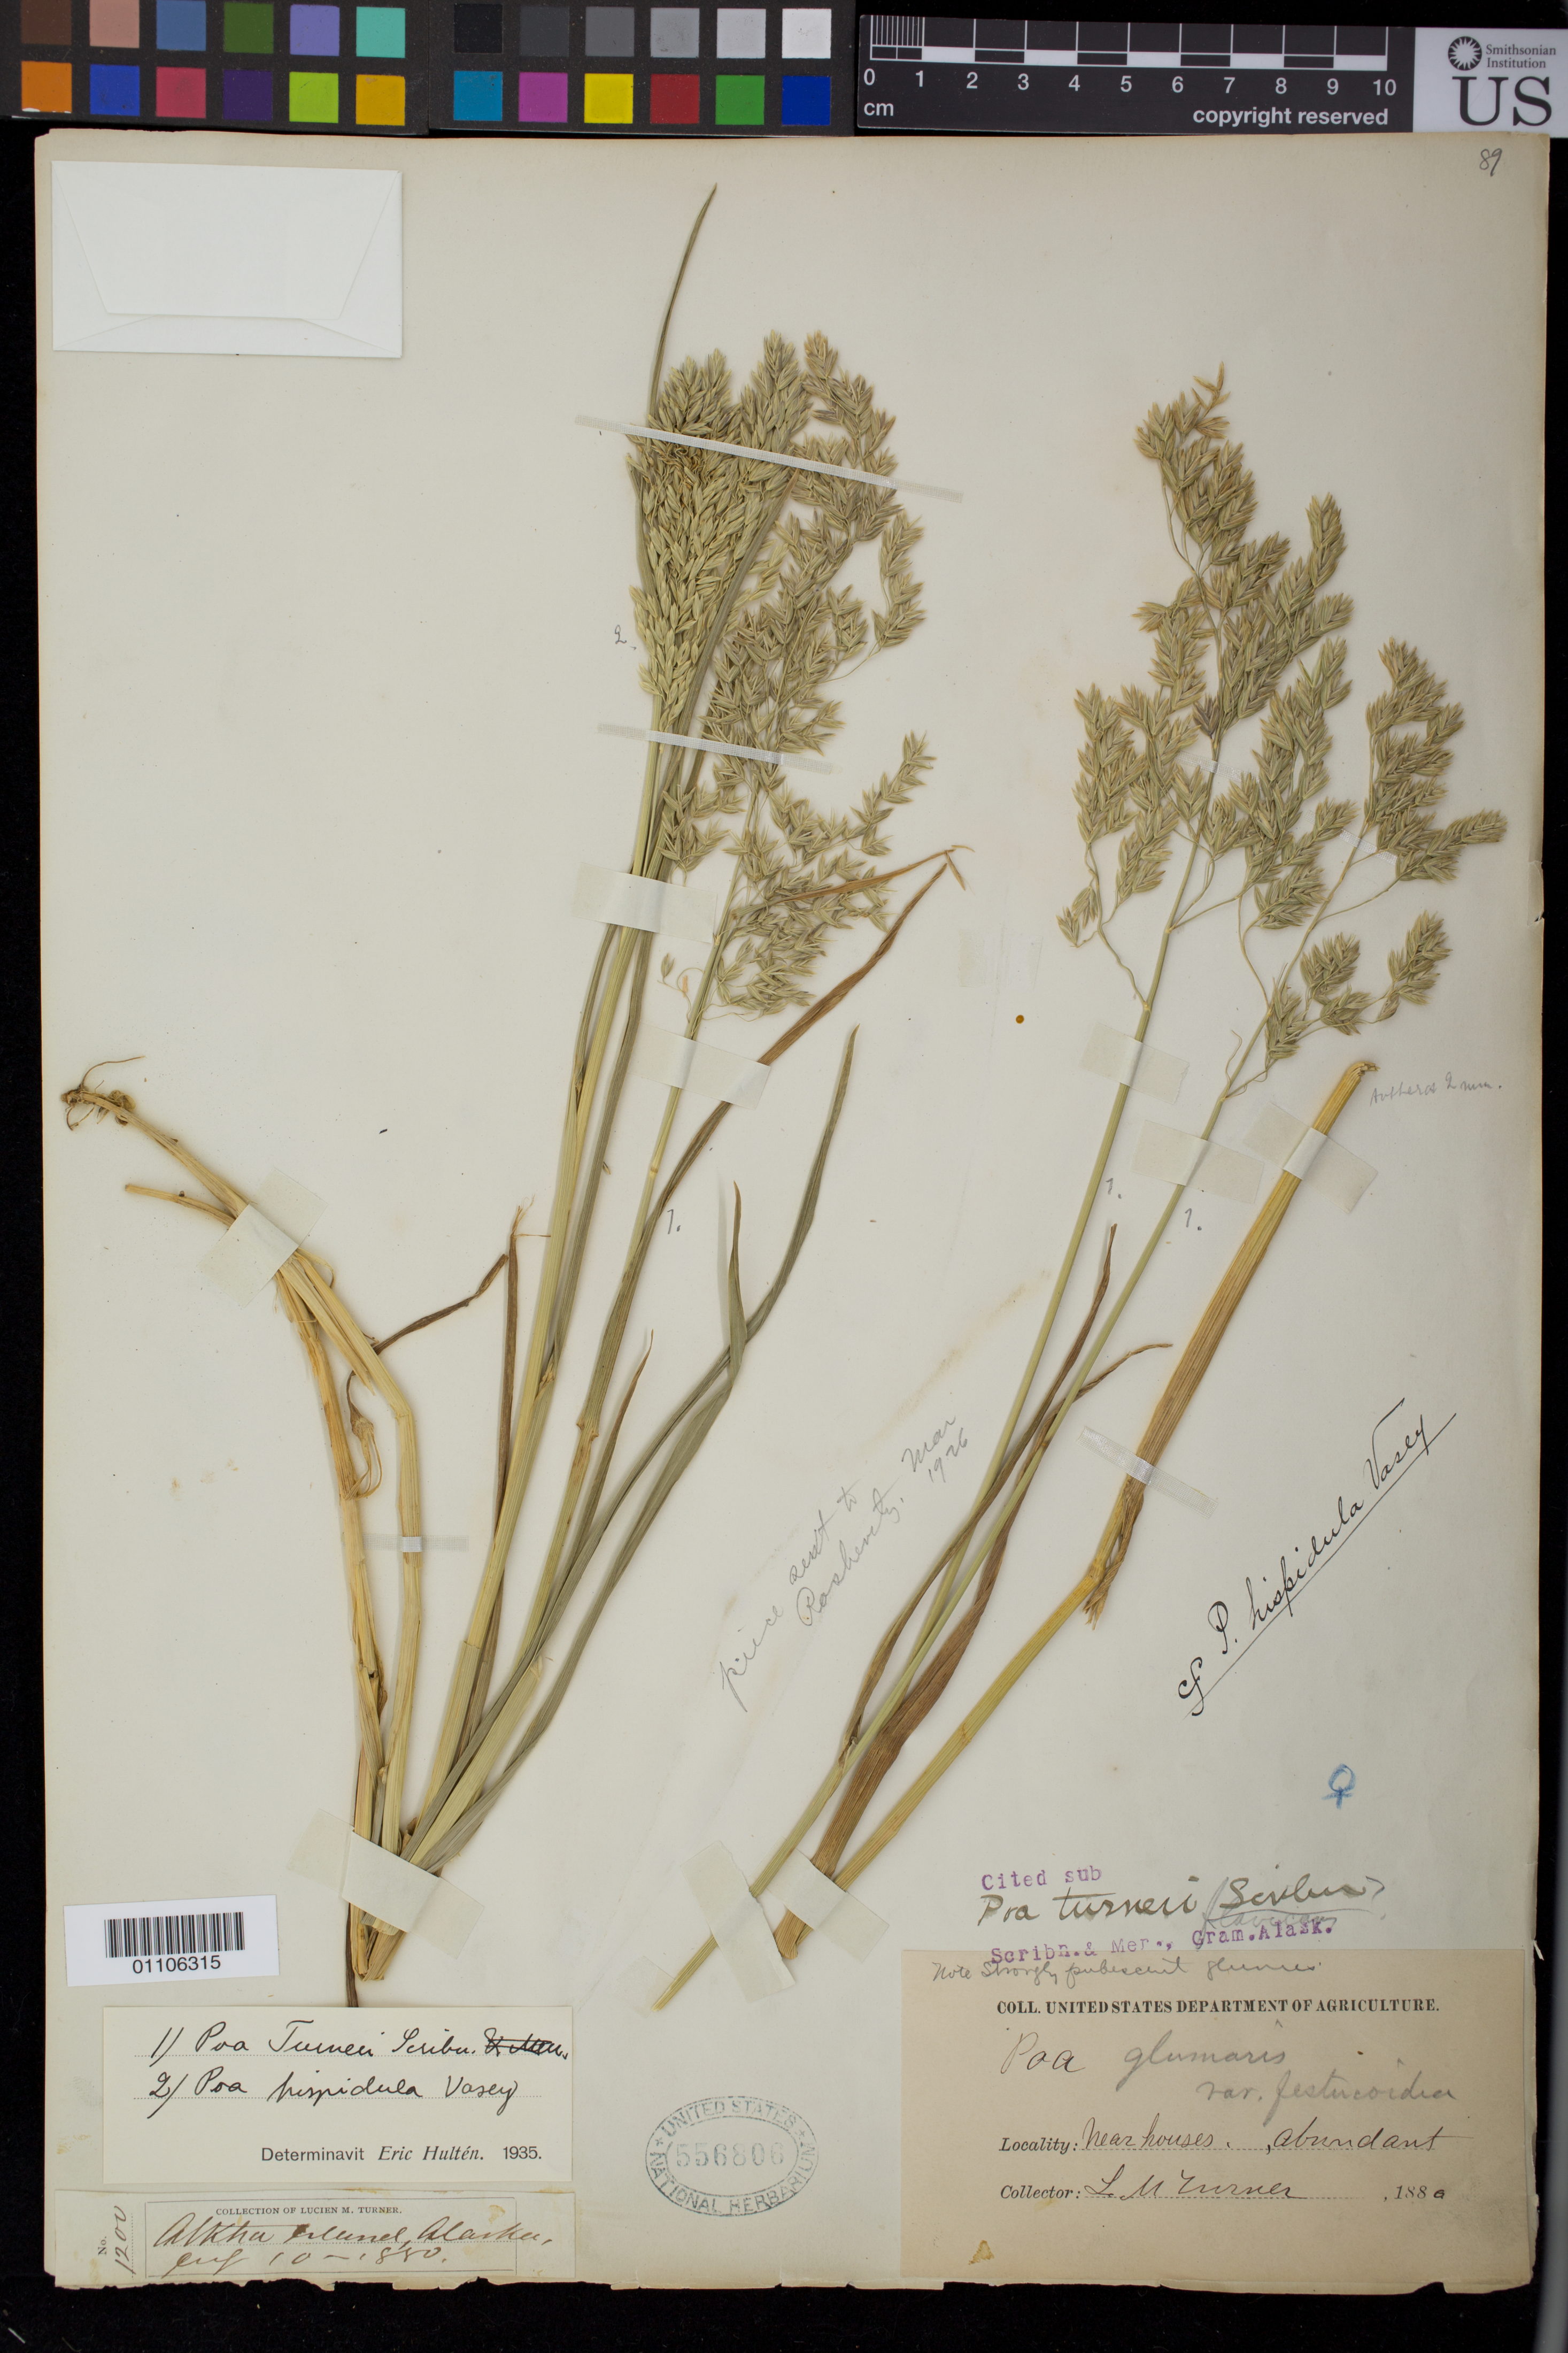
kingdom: Plantae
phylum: Tracheophyta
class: Liliopsida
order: Poales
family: Poaceae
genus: Poa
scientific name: Poa turneri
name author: Scribn.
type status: Syntype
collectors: L. M. Turner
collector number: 1200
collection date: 1880-07-10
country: United States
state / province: Alaska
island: Atka Island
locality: Atka Island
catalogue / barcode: US 556806